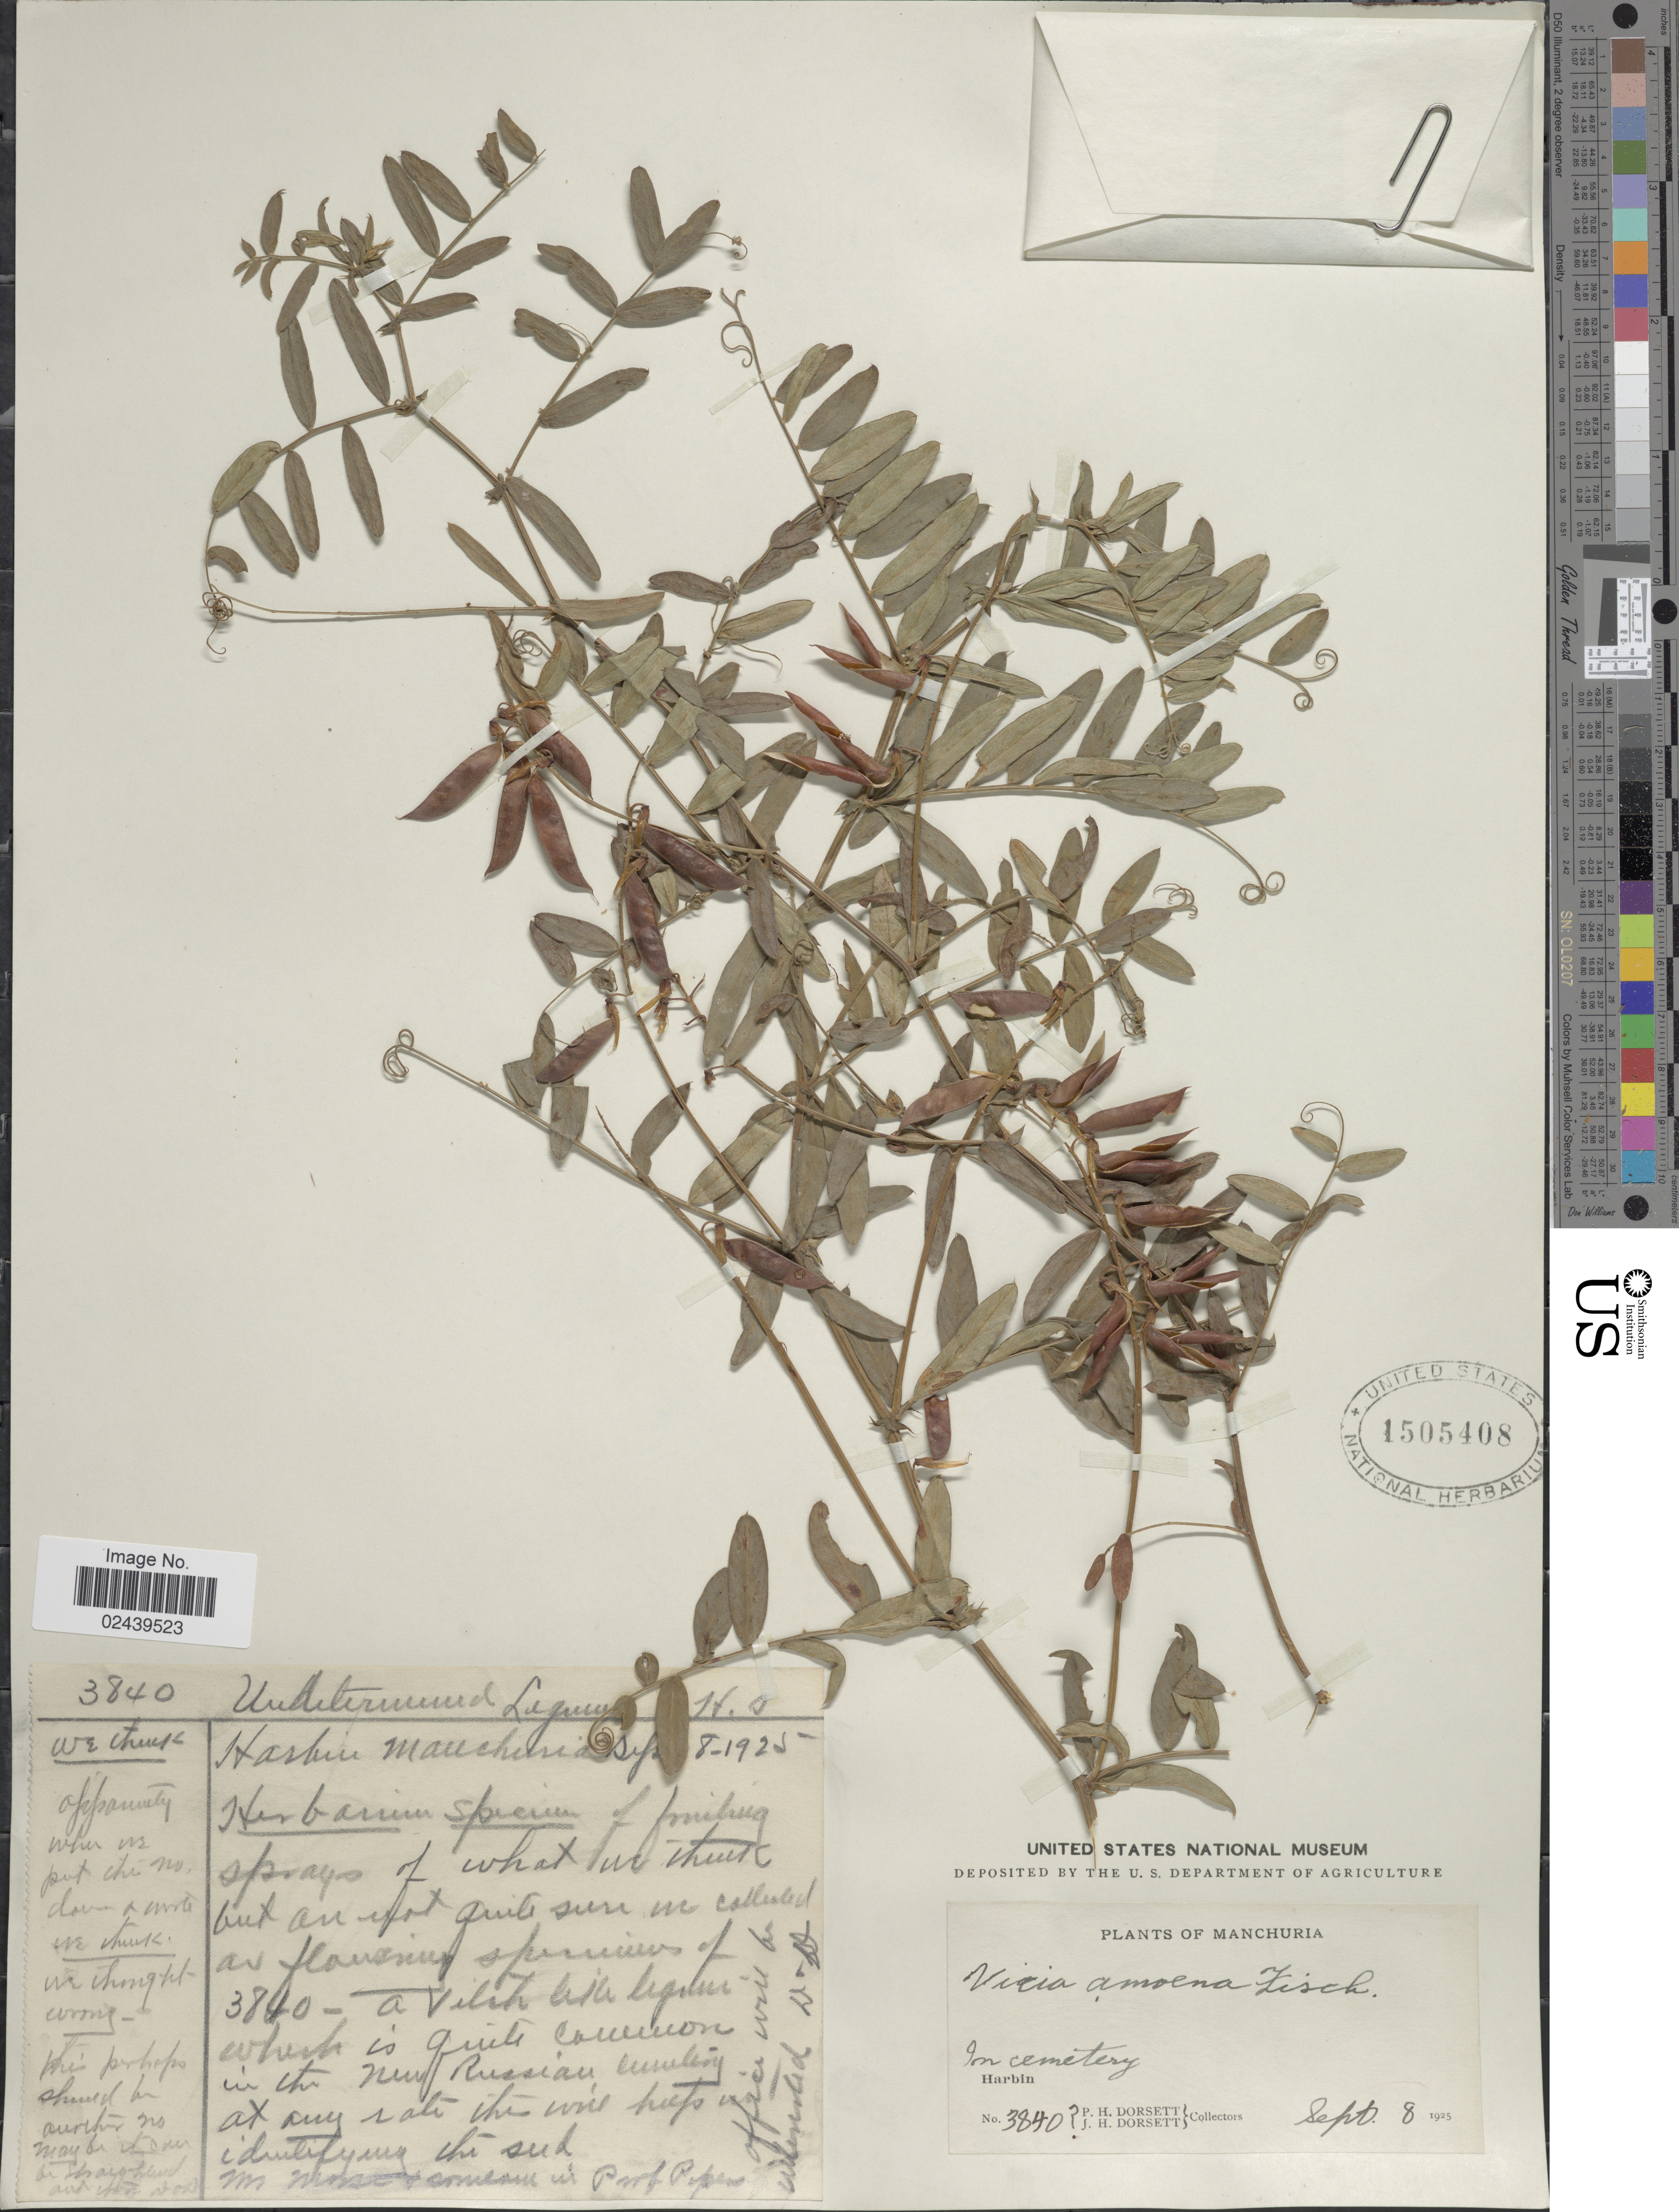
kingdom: Plantae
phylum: Tracheophyta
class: Magnoliopsida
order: Fabales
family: Fabaceae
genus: Vicia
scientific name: Vicia amoena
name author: Fisch. ex Ser.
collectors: P. H. Dorsett & J. Dorsett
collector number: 3840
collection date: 1925-09-08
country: China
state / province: Heilongjiang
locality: Manchuria, Harbin, in cemetery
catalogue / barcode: US 1505408